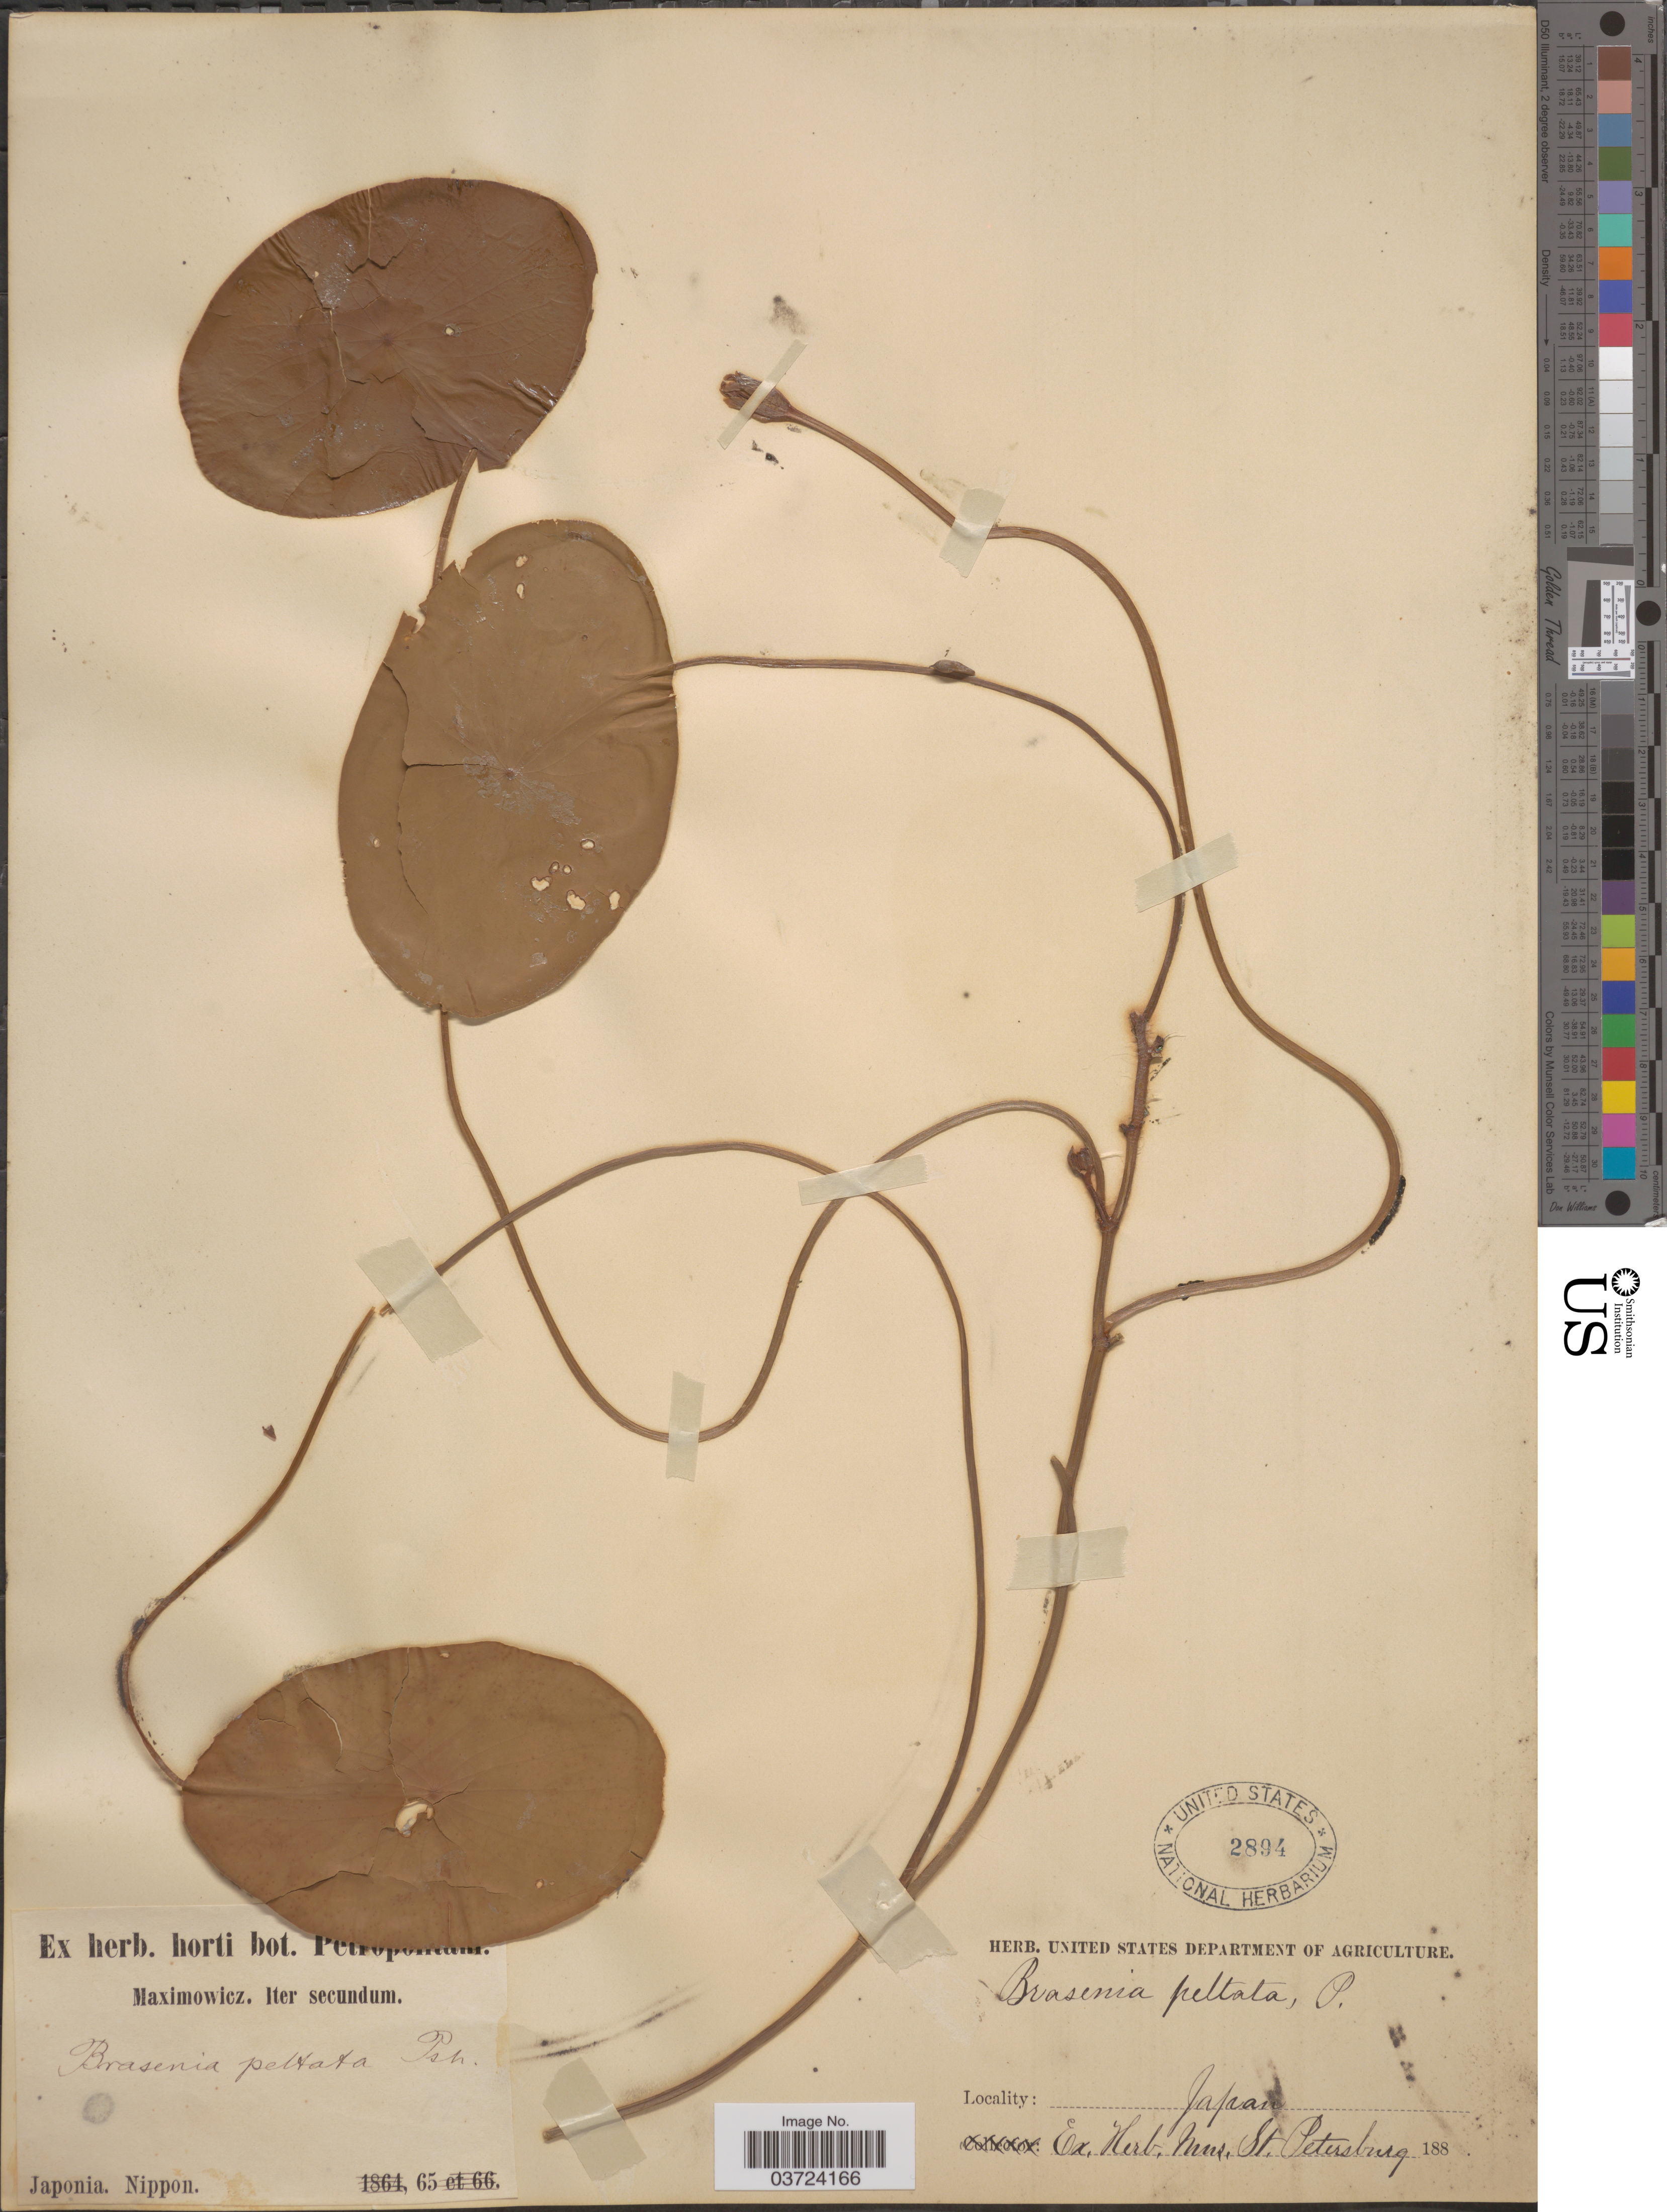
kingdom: Plantae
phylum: Tracheophyta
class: Magnoliopsida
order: Nymphaeales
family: Cabombaceae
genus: Brasenia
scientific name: Brasenia schreberi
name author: J.F. Gmel.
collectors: Maximowicz, --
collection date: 1865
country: Japan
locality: Nippon.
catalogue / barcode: US 2894